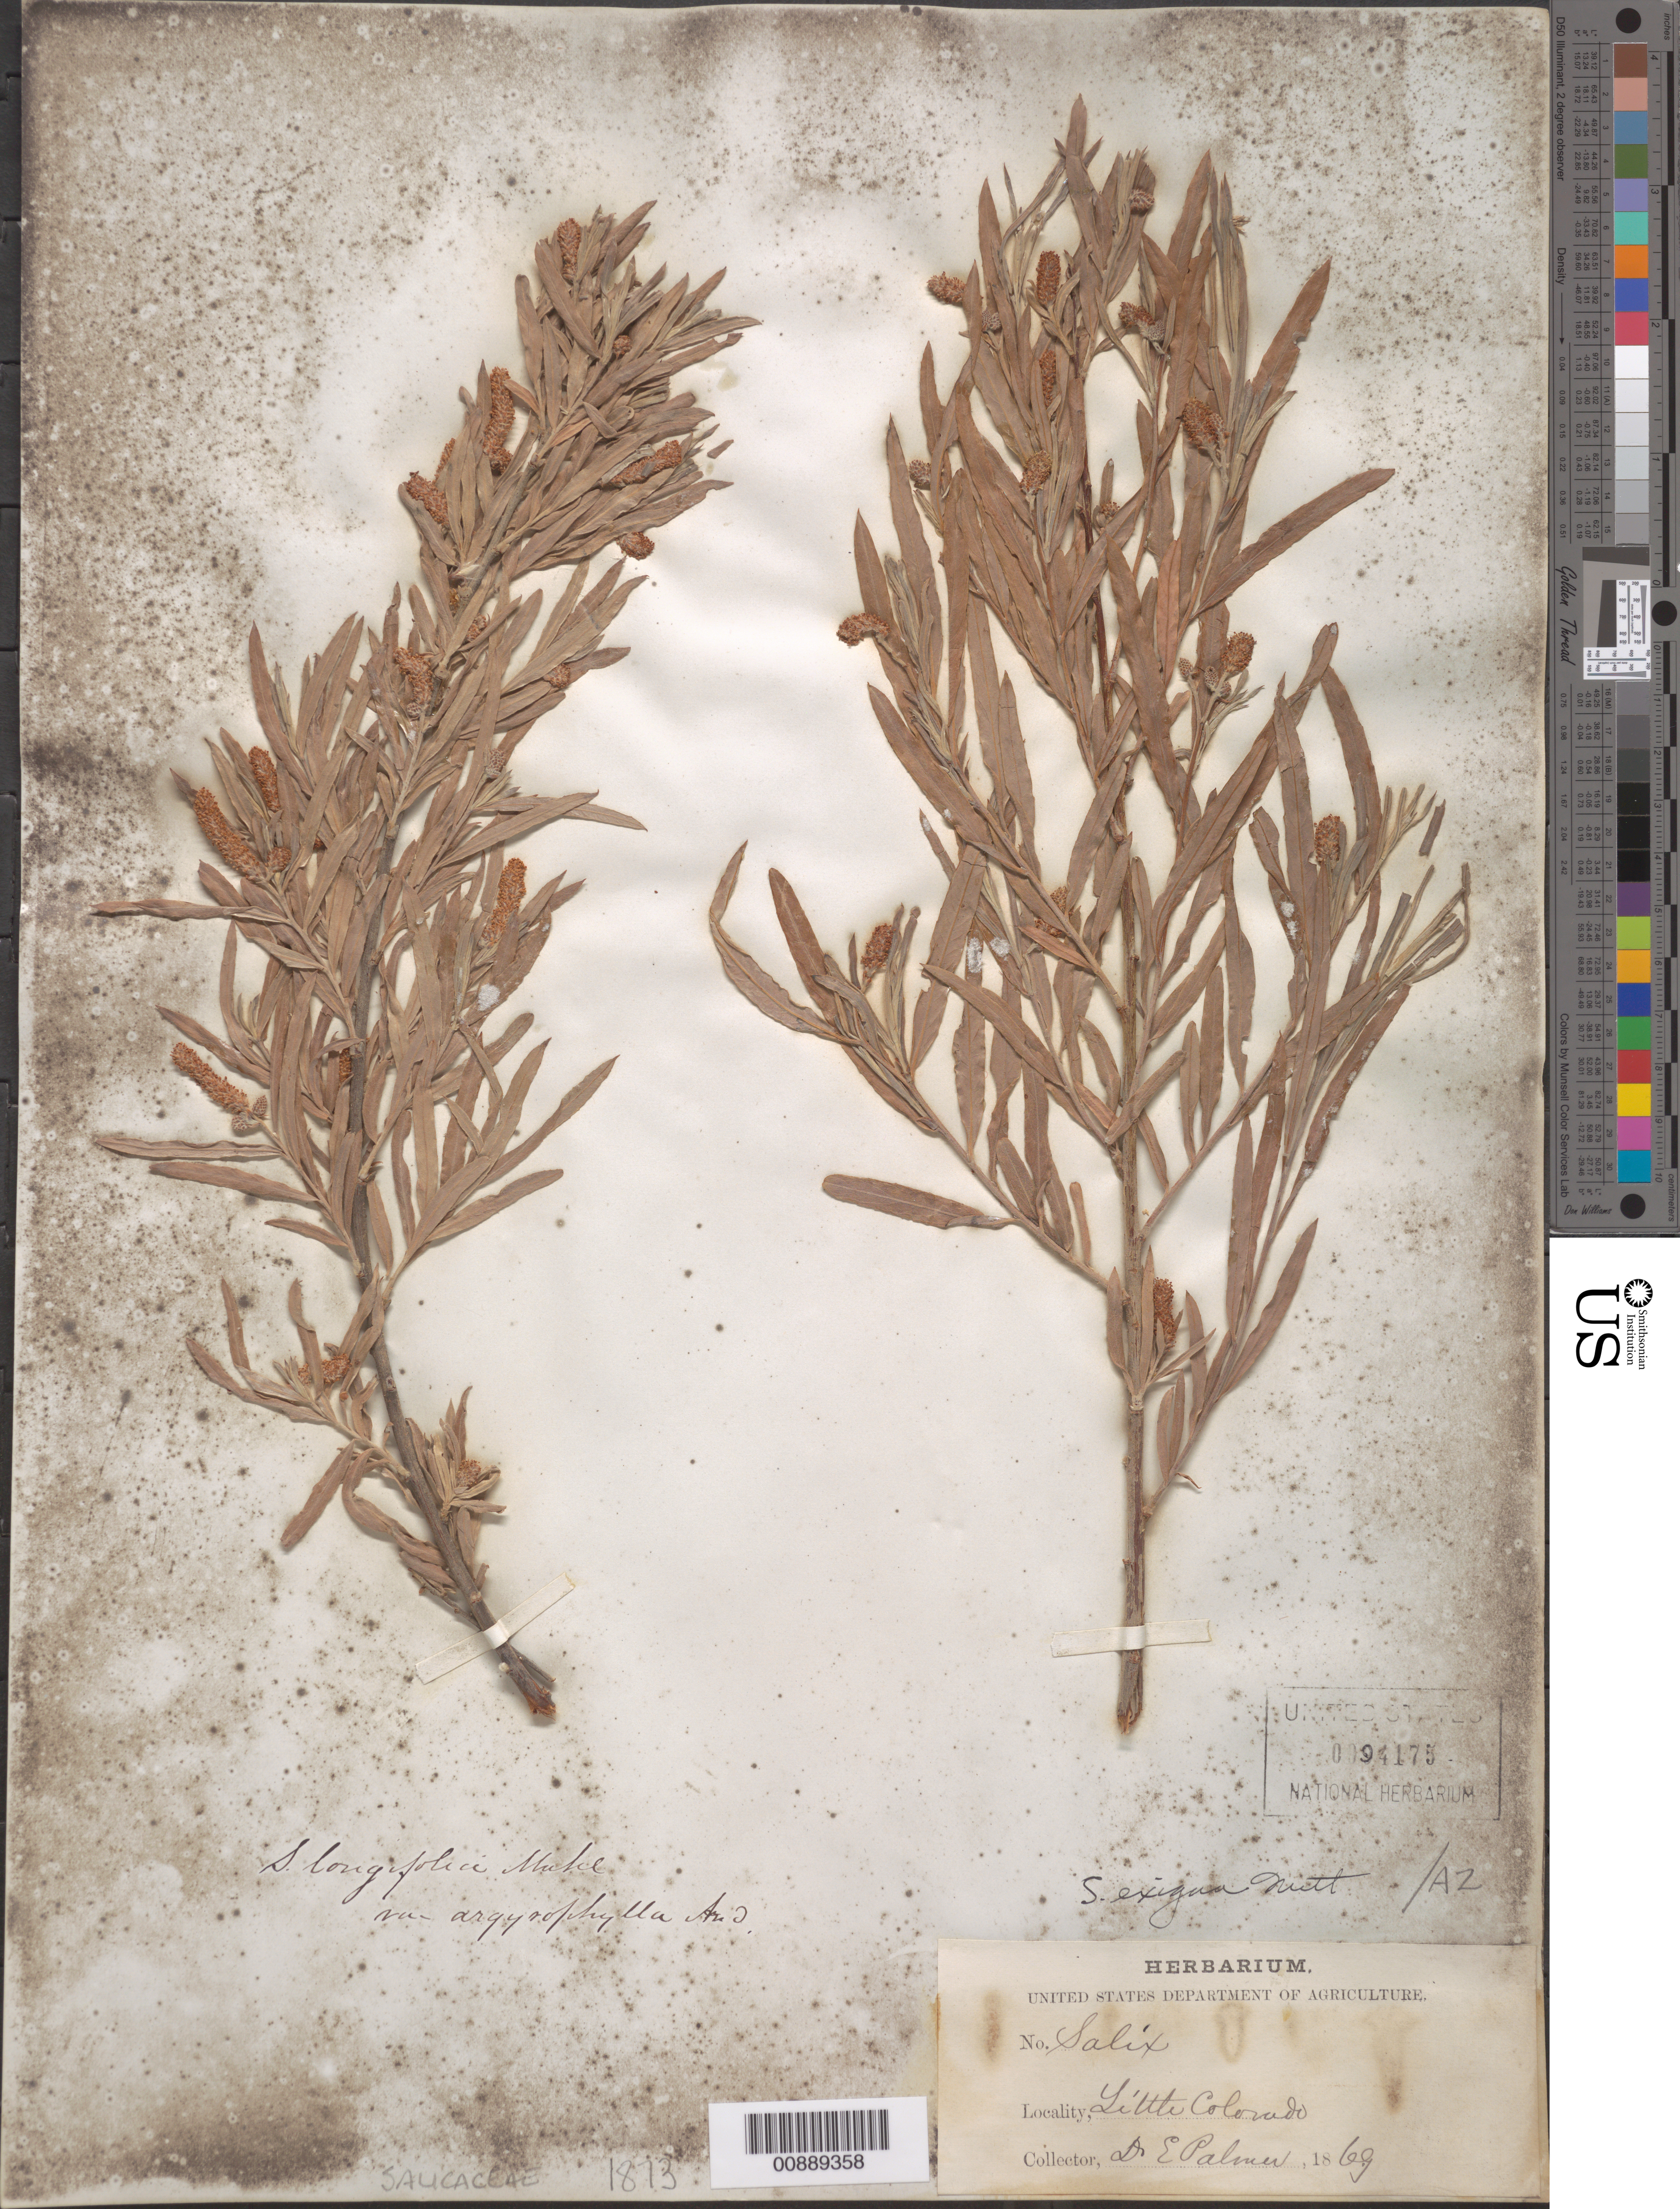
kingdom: Plantae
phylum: Tracheophyta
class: Magnoliopsida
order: Malpighiales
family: Salicaceae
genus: Salix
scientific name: Salix exigua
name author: Nutt.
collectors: E. Palmer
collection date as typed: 1869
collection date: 1869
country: United States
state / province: Arizona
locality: Little Colorado, Arizona.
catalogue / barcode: US 94175